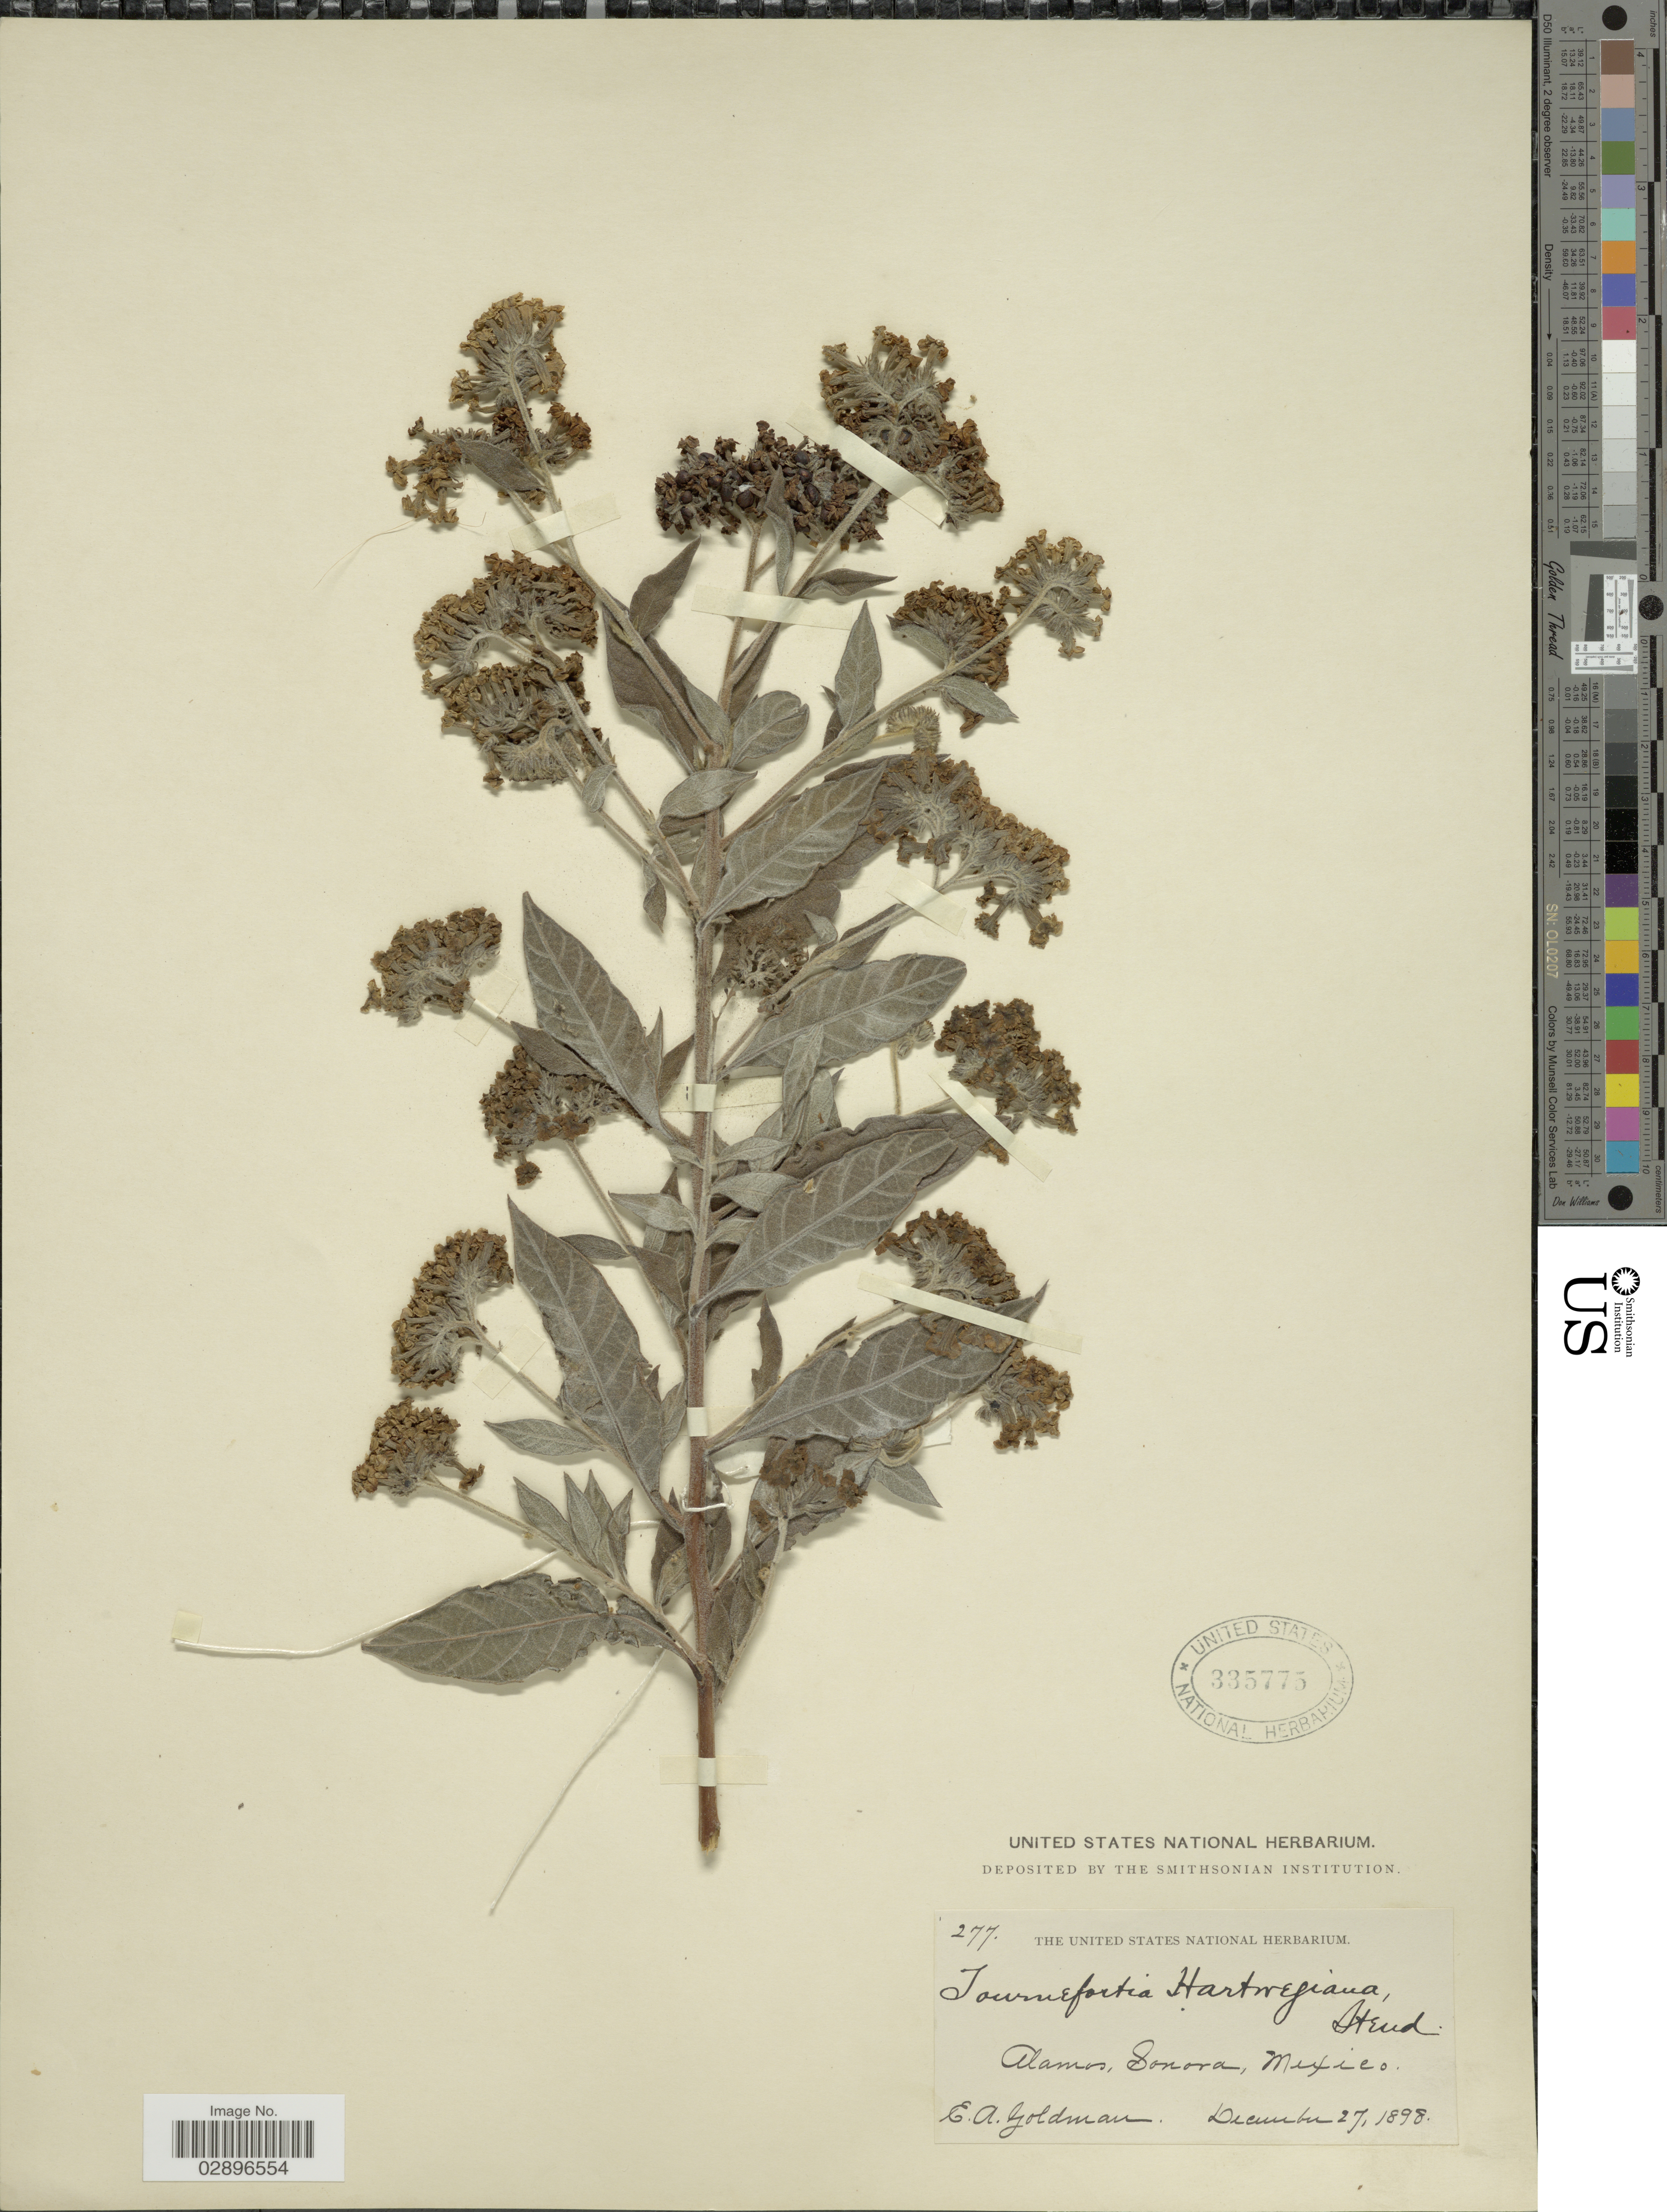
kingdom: Plantae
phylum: Tracheophyta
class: Magnoliopsida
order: Boraginales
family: Heliotropiaceae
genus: Tournefortia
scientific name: Tournefortia hartwegiana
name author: Steud.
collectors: E. A. Goldman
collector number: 277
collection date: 1898-12-27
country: Mexico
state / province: Sonora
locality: Alamos.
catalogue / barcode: US 335775